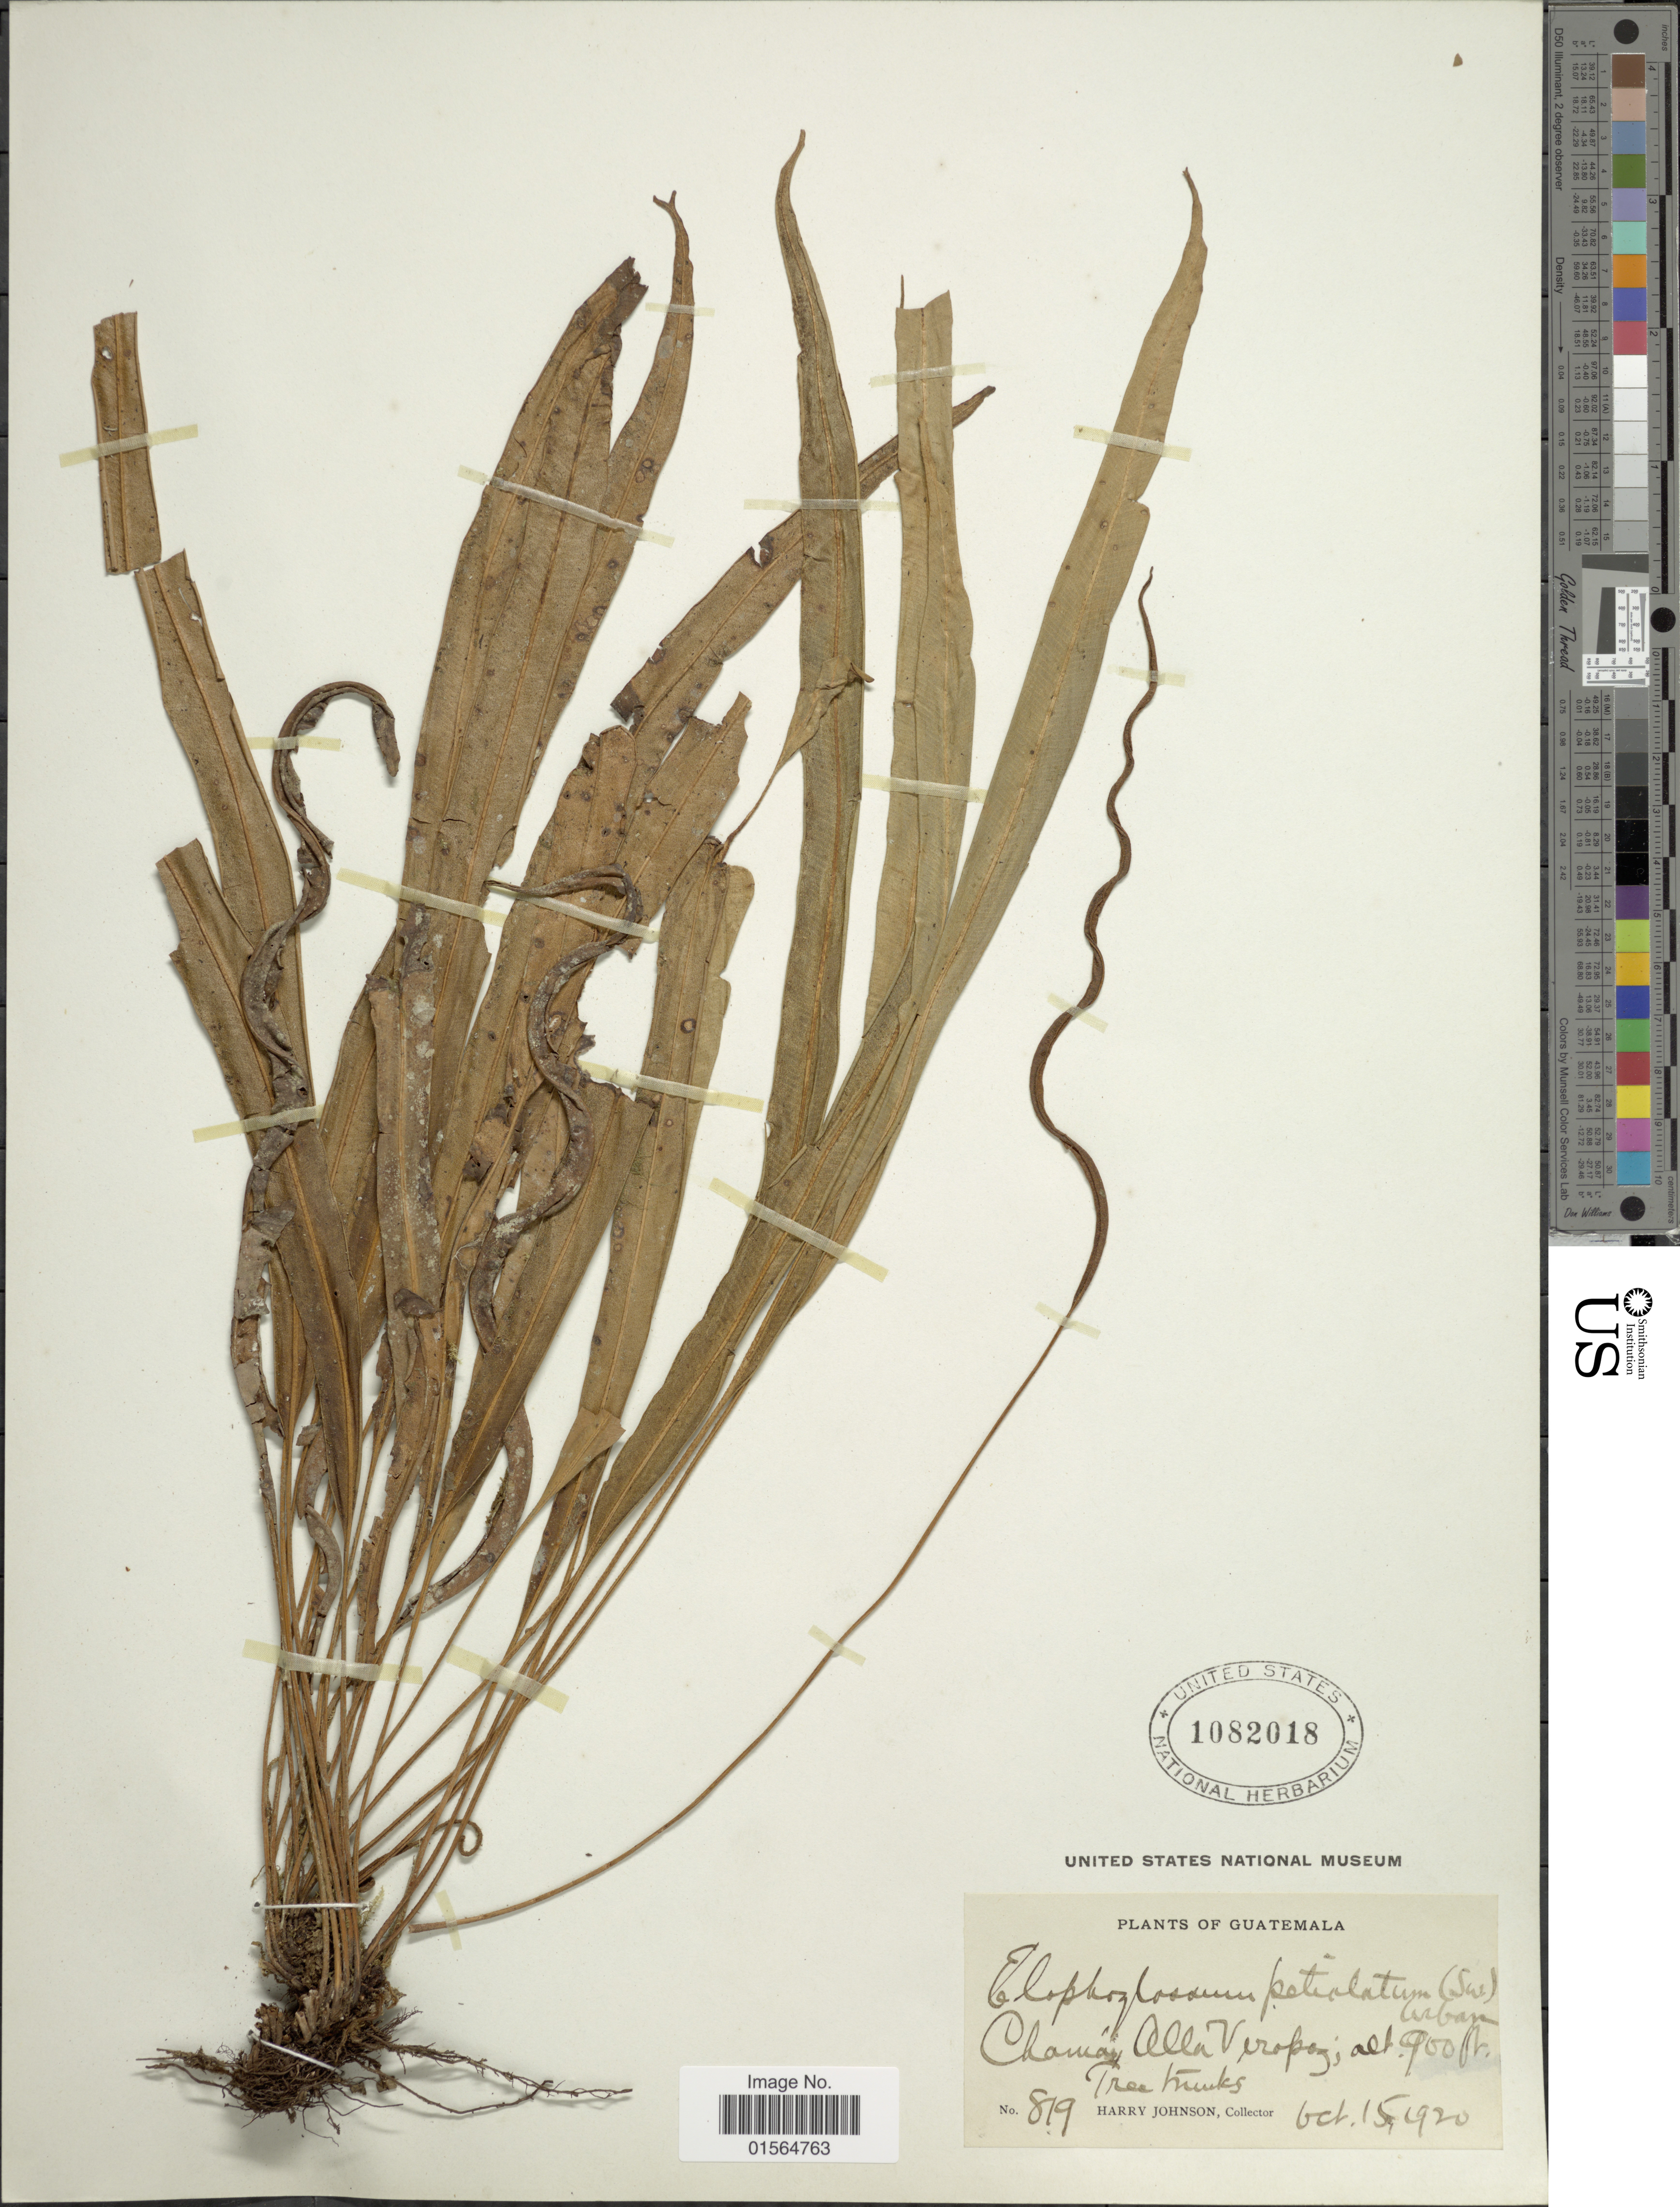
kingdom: Plantae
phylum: Tracheophyta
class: Polypodiopsida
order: Polypodiales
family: Dryopteridaceae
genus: Elaphoglossum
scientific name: Elaphoglossum petiolatum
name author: (Sw.) Urb.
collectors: H. Johnson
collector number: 819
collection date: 1920-10-15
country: Guatemala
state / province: Alta Verapaz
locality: Chama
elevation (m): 274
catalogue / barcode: US 1082018